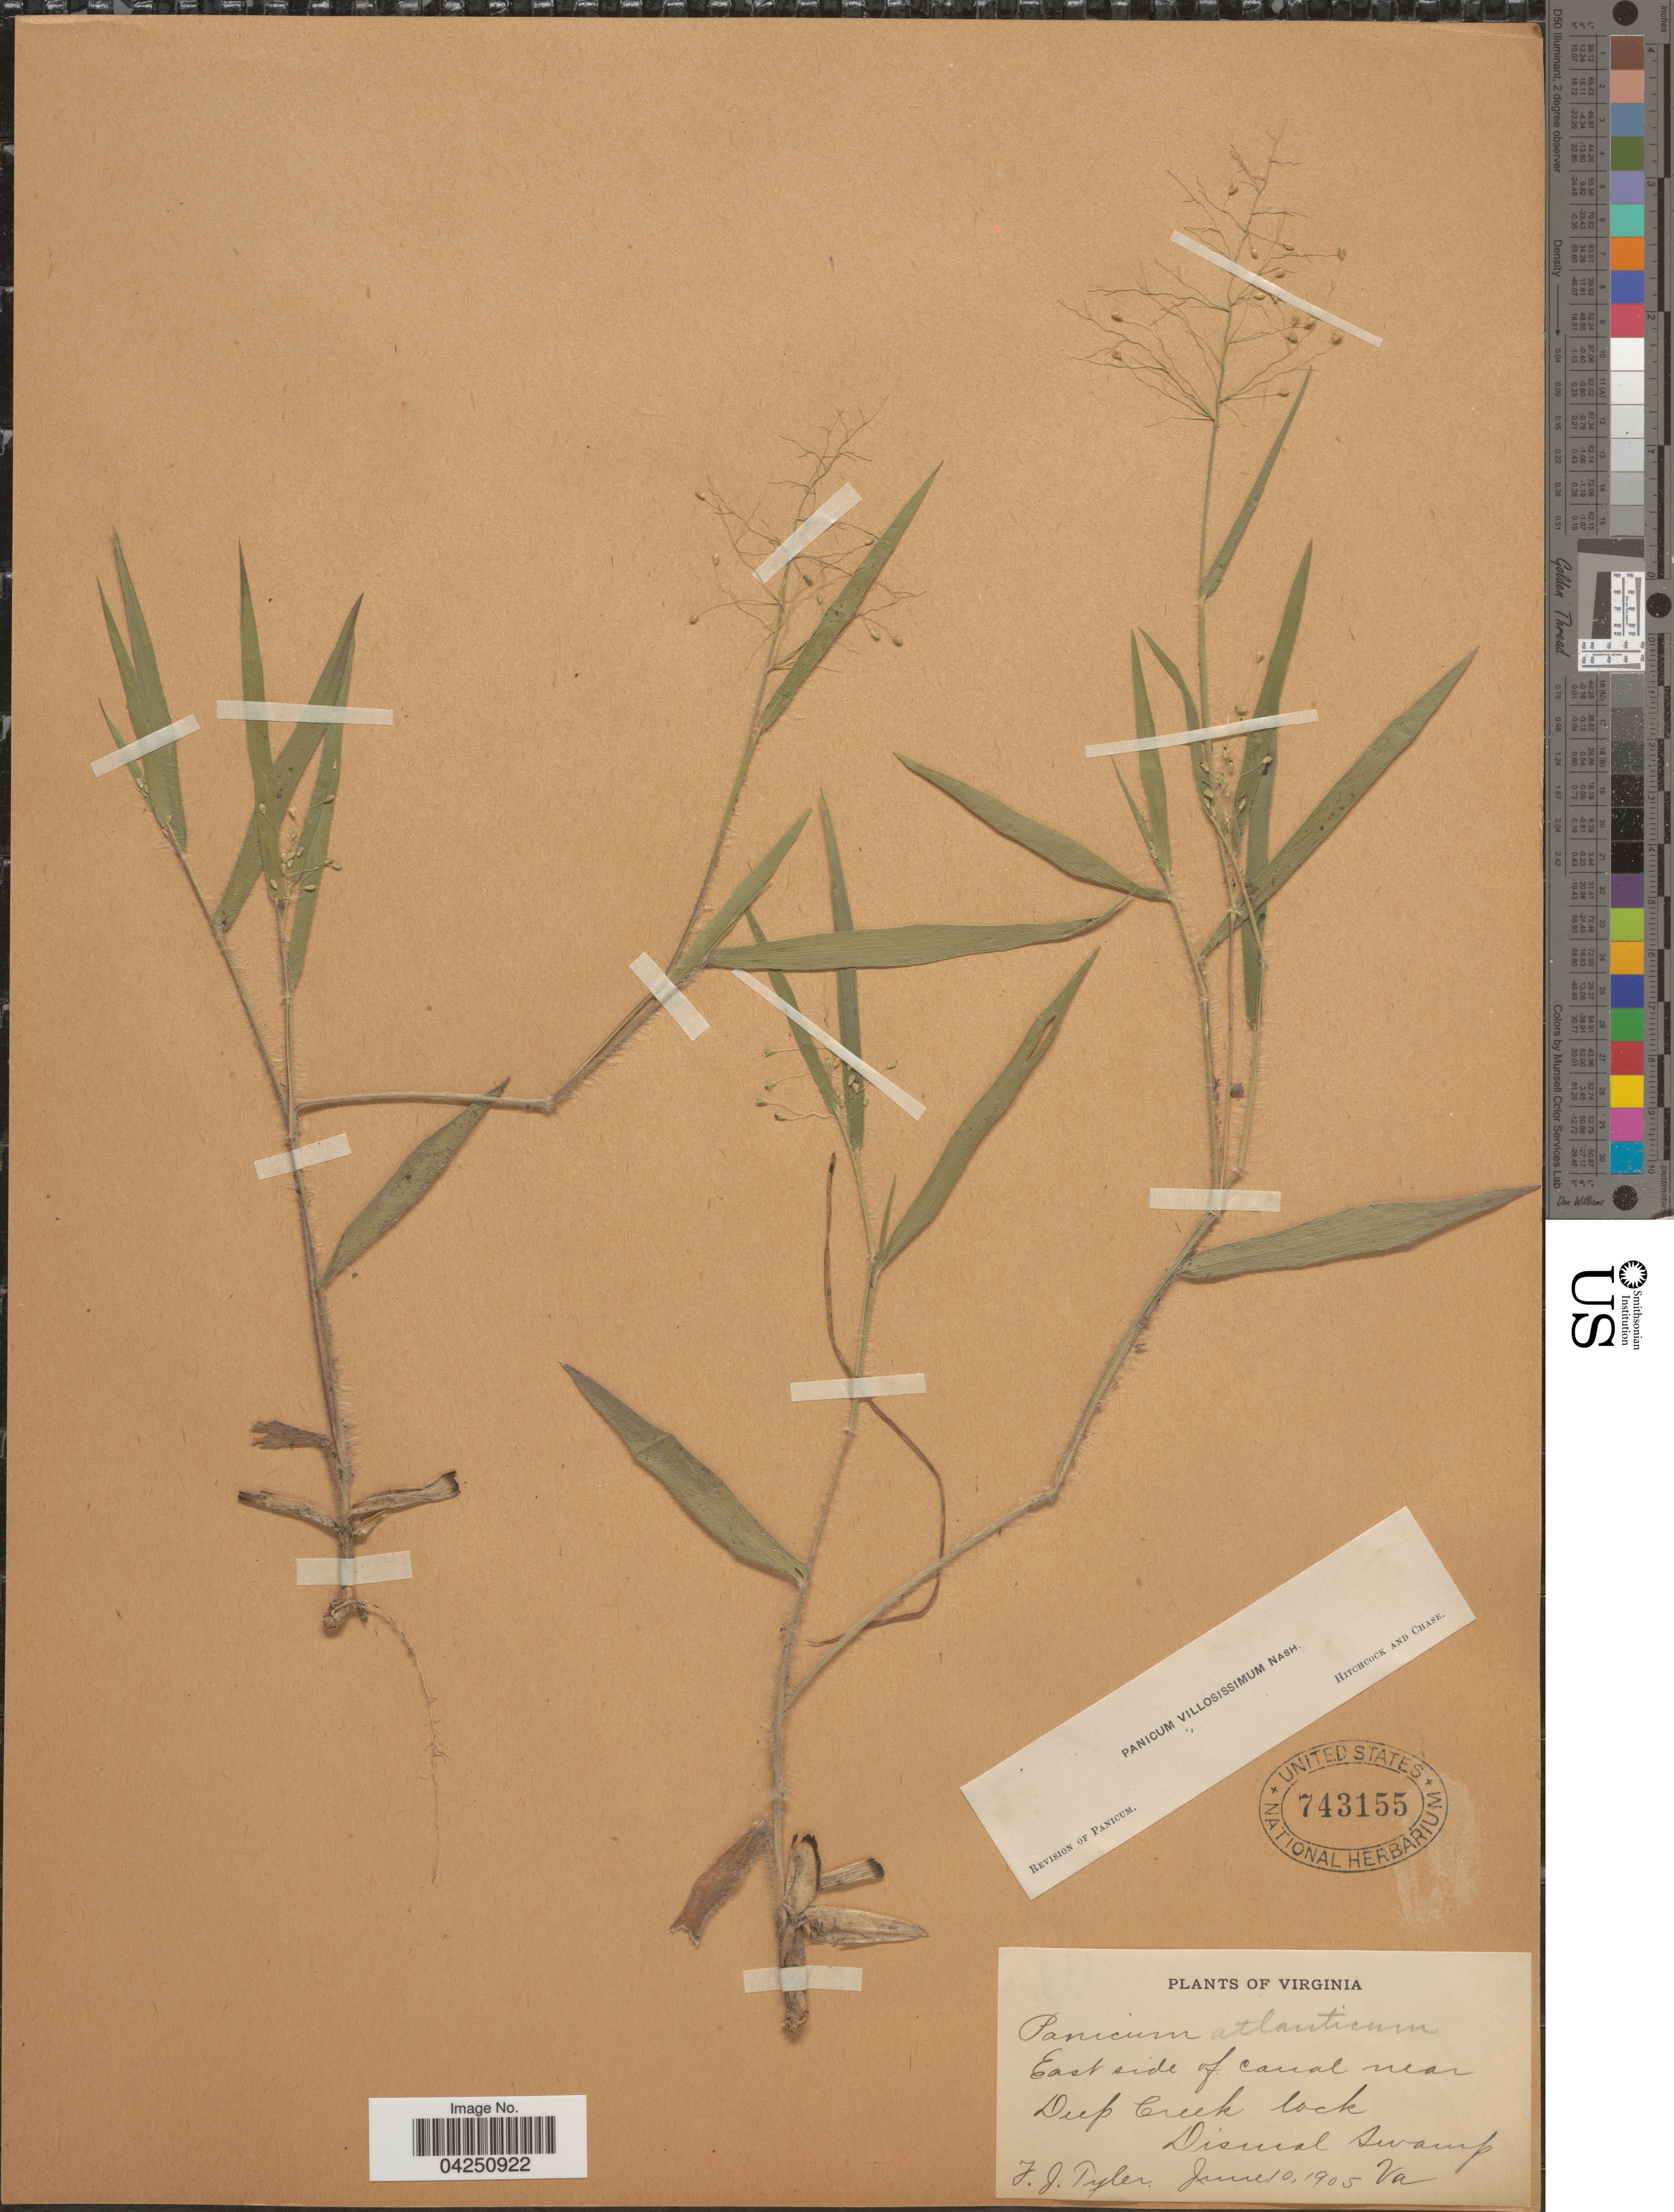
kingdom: Plantae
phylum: Tracheophyta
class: Liliopsida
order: Poales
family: Poaceae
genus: Dichanthelium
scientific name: Dichanthelium acuminatum var. acuminatum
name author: (Sw.) Gould & C.A. Clark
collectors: F. Tyler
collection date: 1905-06-10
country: United States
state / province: Virginia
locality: East side of Canal near Deep Creek lock. Dismal Swamp.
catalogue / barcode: US 743155